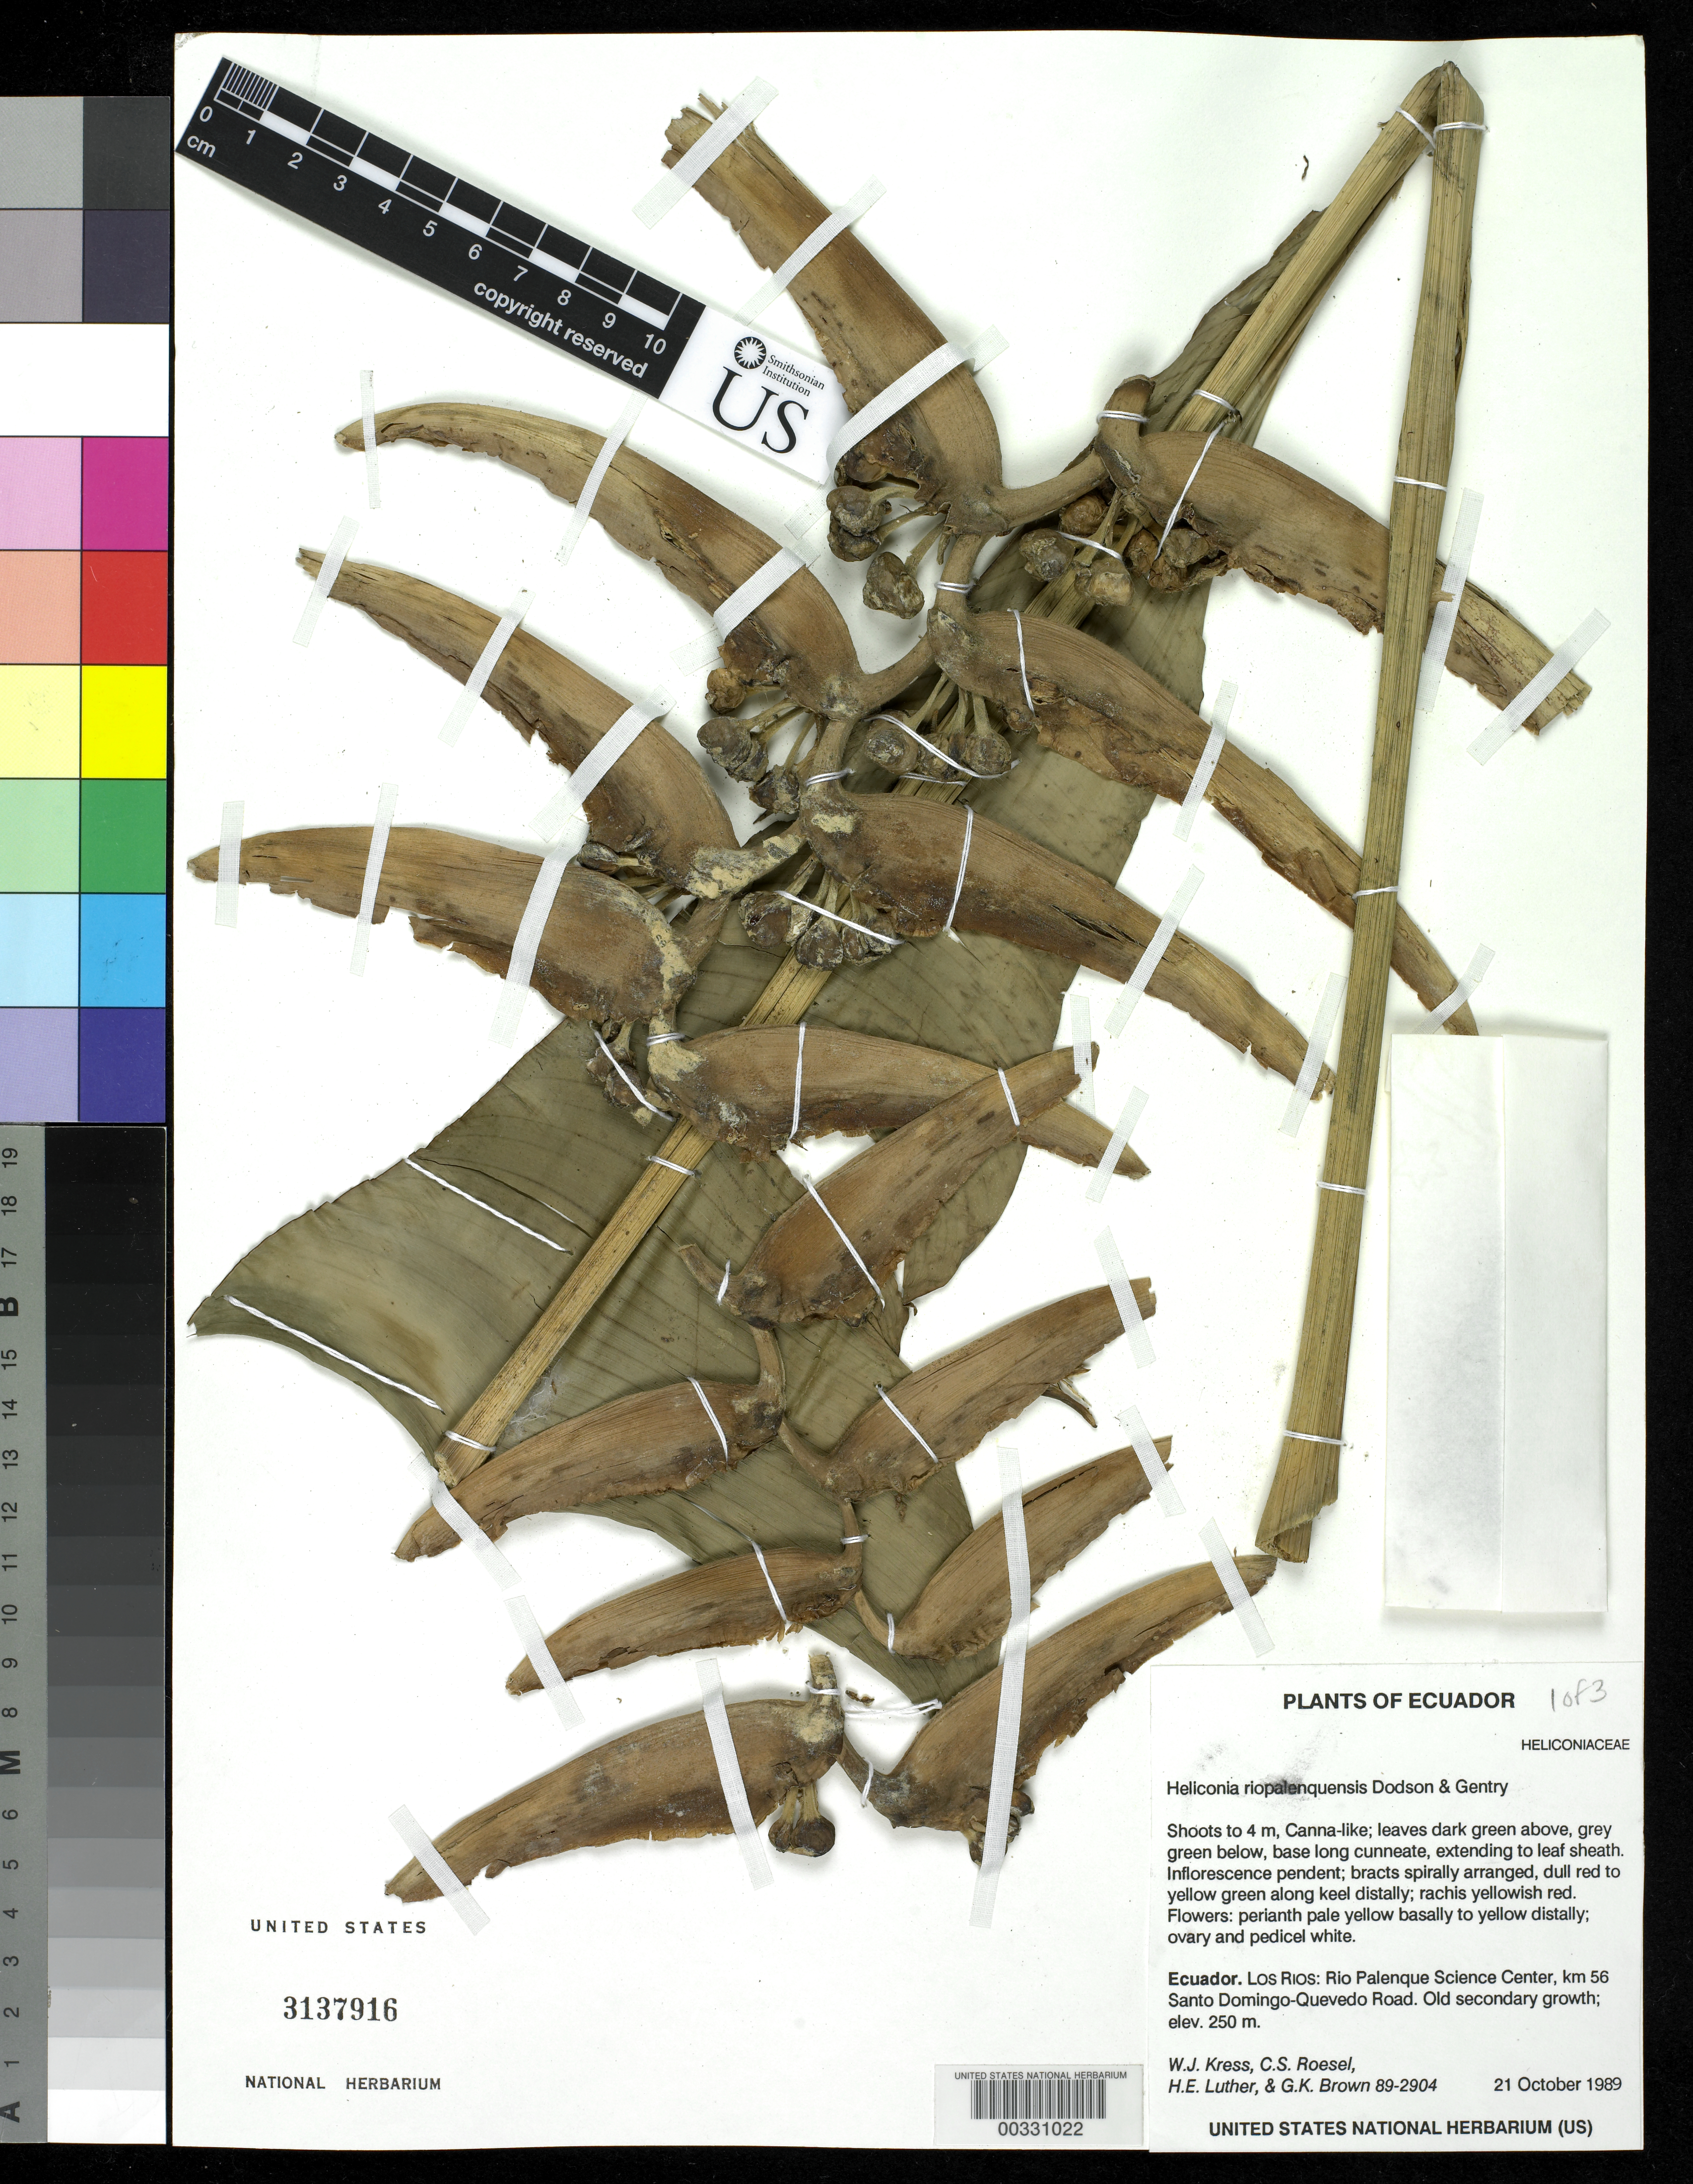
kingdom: Plantae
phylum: Tracheophyta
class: Liliopsida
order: Zingiberales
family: Heliconiaceae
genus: Heliconia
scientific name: Heliconia riopalenquensis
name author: Dodson & A.H. Gentry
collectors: W. J. Kress, C. S. Roesel, Harry E. Luther & G. K. Brown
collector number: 89-2904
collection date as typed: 21 Oct 1989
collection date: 1989-10-21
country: Ecuador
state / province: Los Ríos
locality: Rio palenque science center, km 56 Santo Domingo-Quevedo road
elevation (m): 250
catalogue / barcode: US 3137916